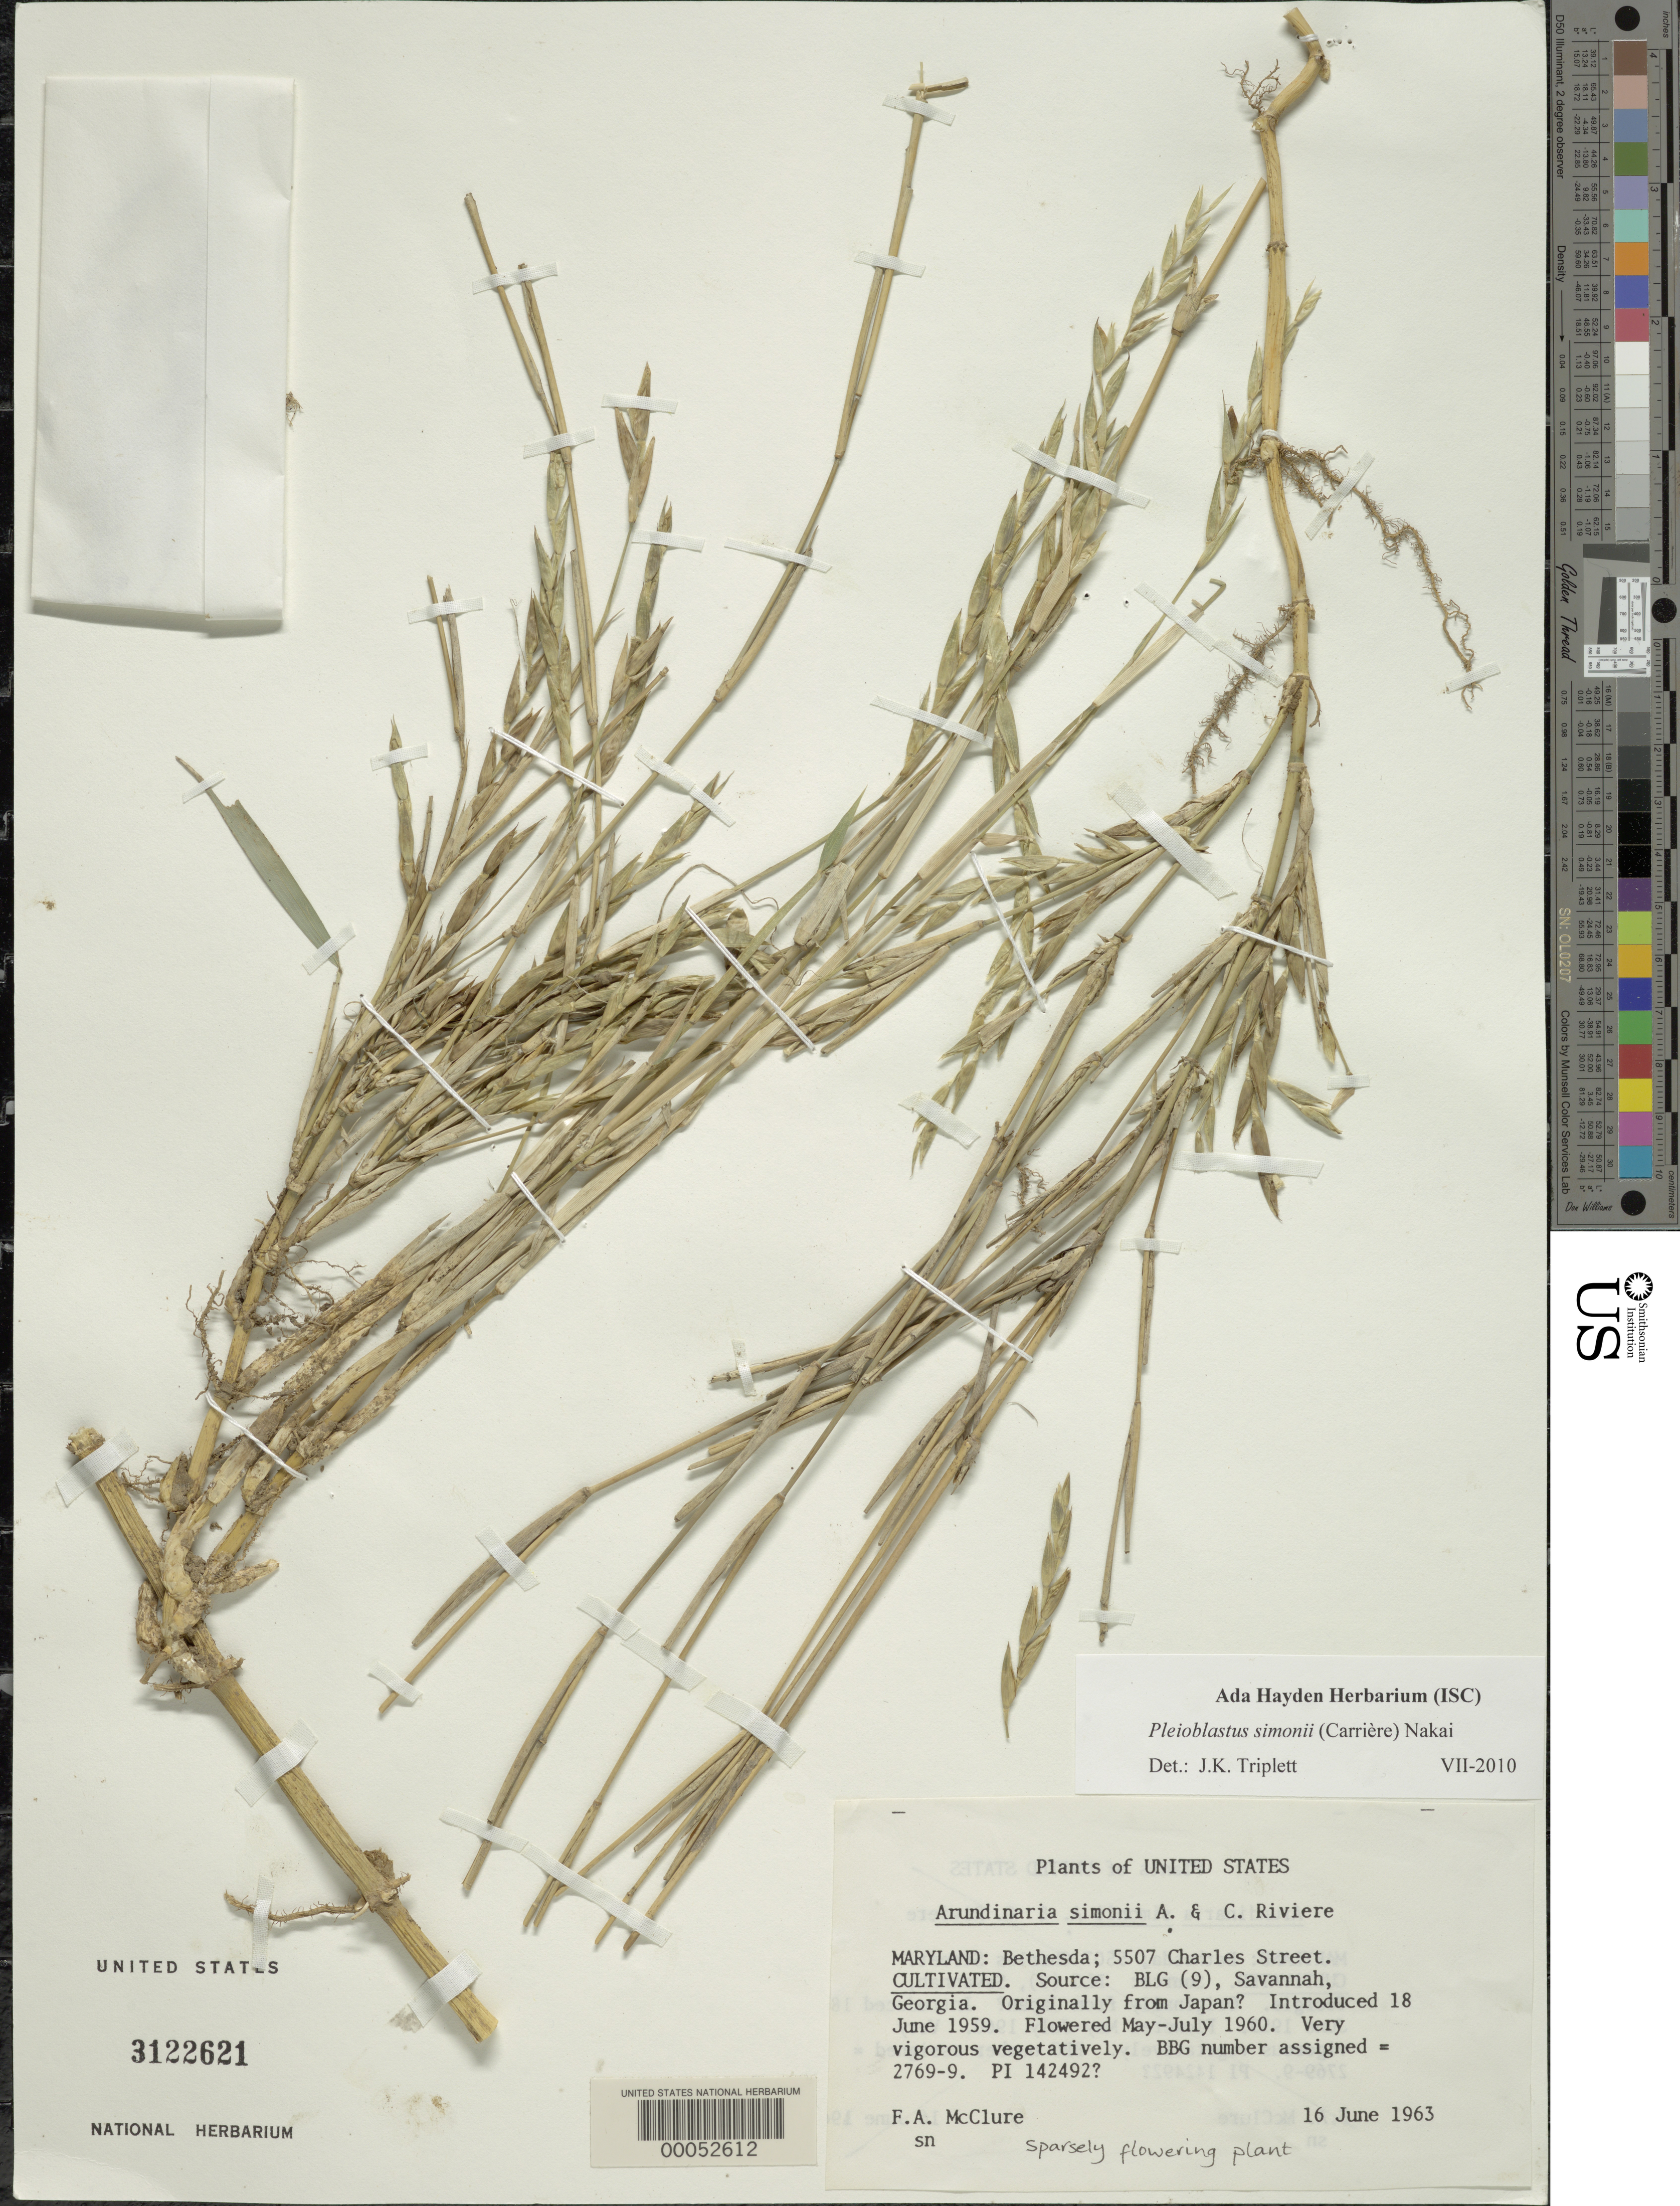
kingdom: Plantae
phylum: Tracheophyta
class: Liliopsida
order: Poales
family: Poaceae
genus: Pleioblastus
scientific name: Pleioblastus simonii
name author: (Carrière) Nakai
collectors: F. A. McClure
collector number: MBG 2769-9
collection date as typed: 16 Jun 1963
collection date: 1963-06-16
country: United States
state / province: Maryland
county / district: Montgomery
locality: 5507 Charles Street, Bethesda (McClure's garden)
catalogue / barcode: US 3122621